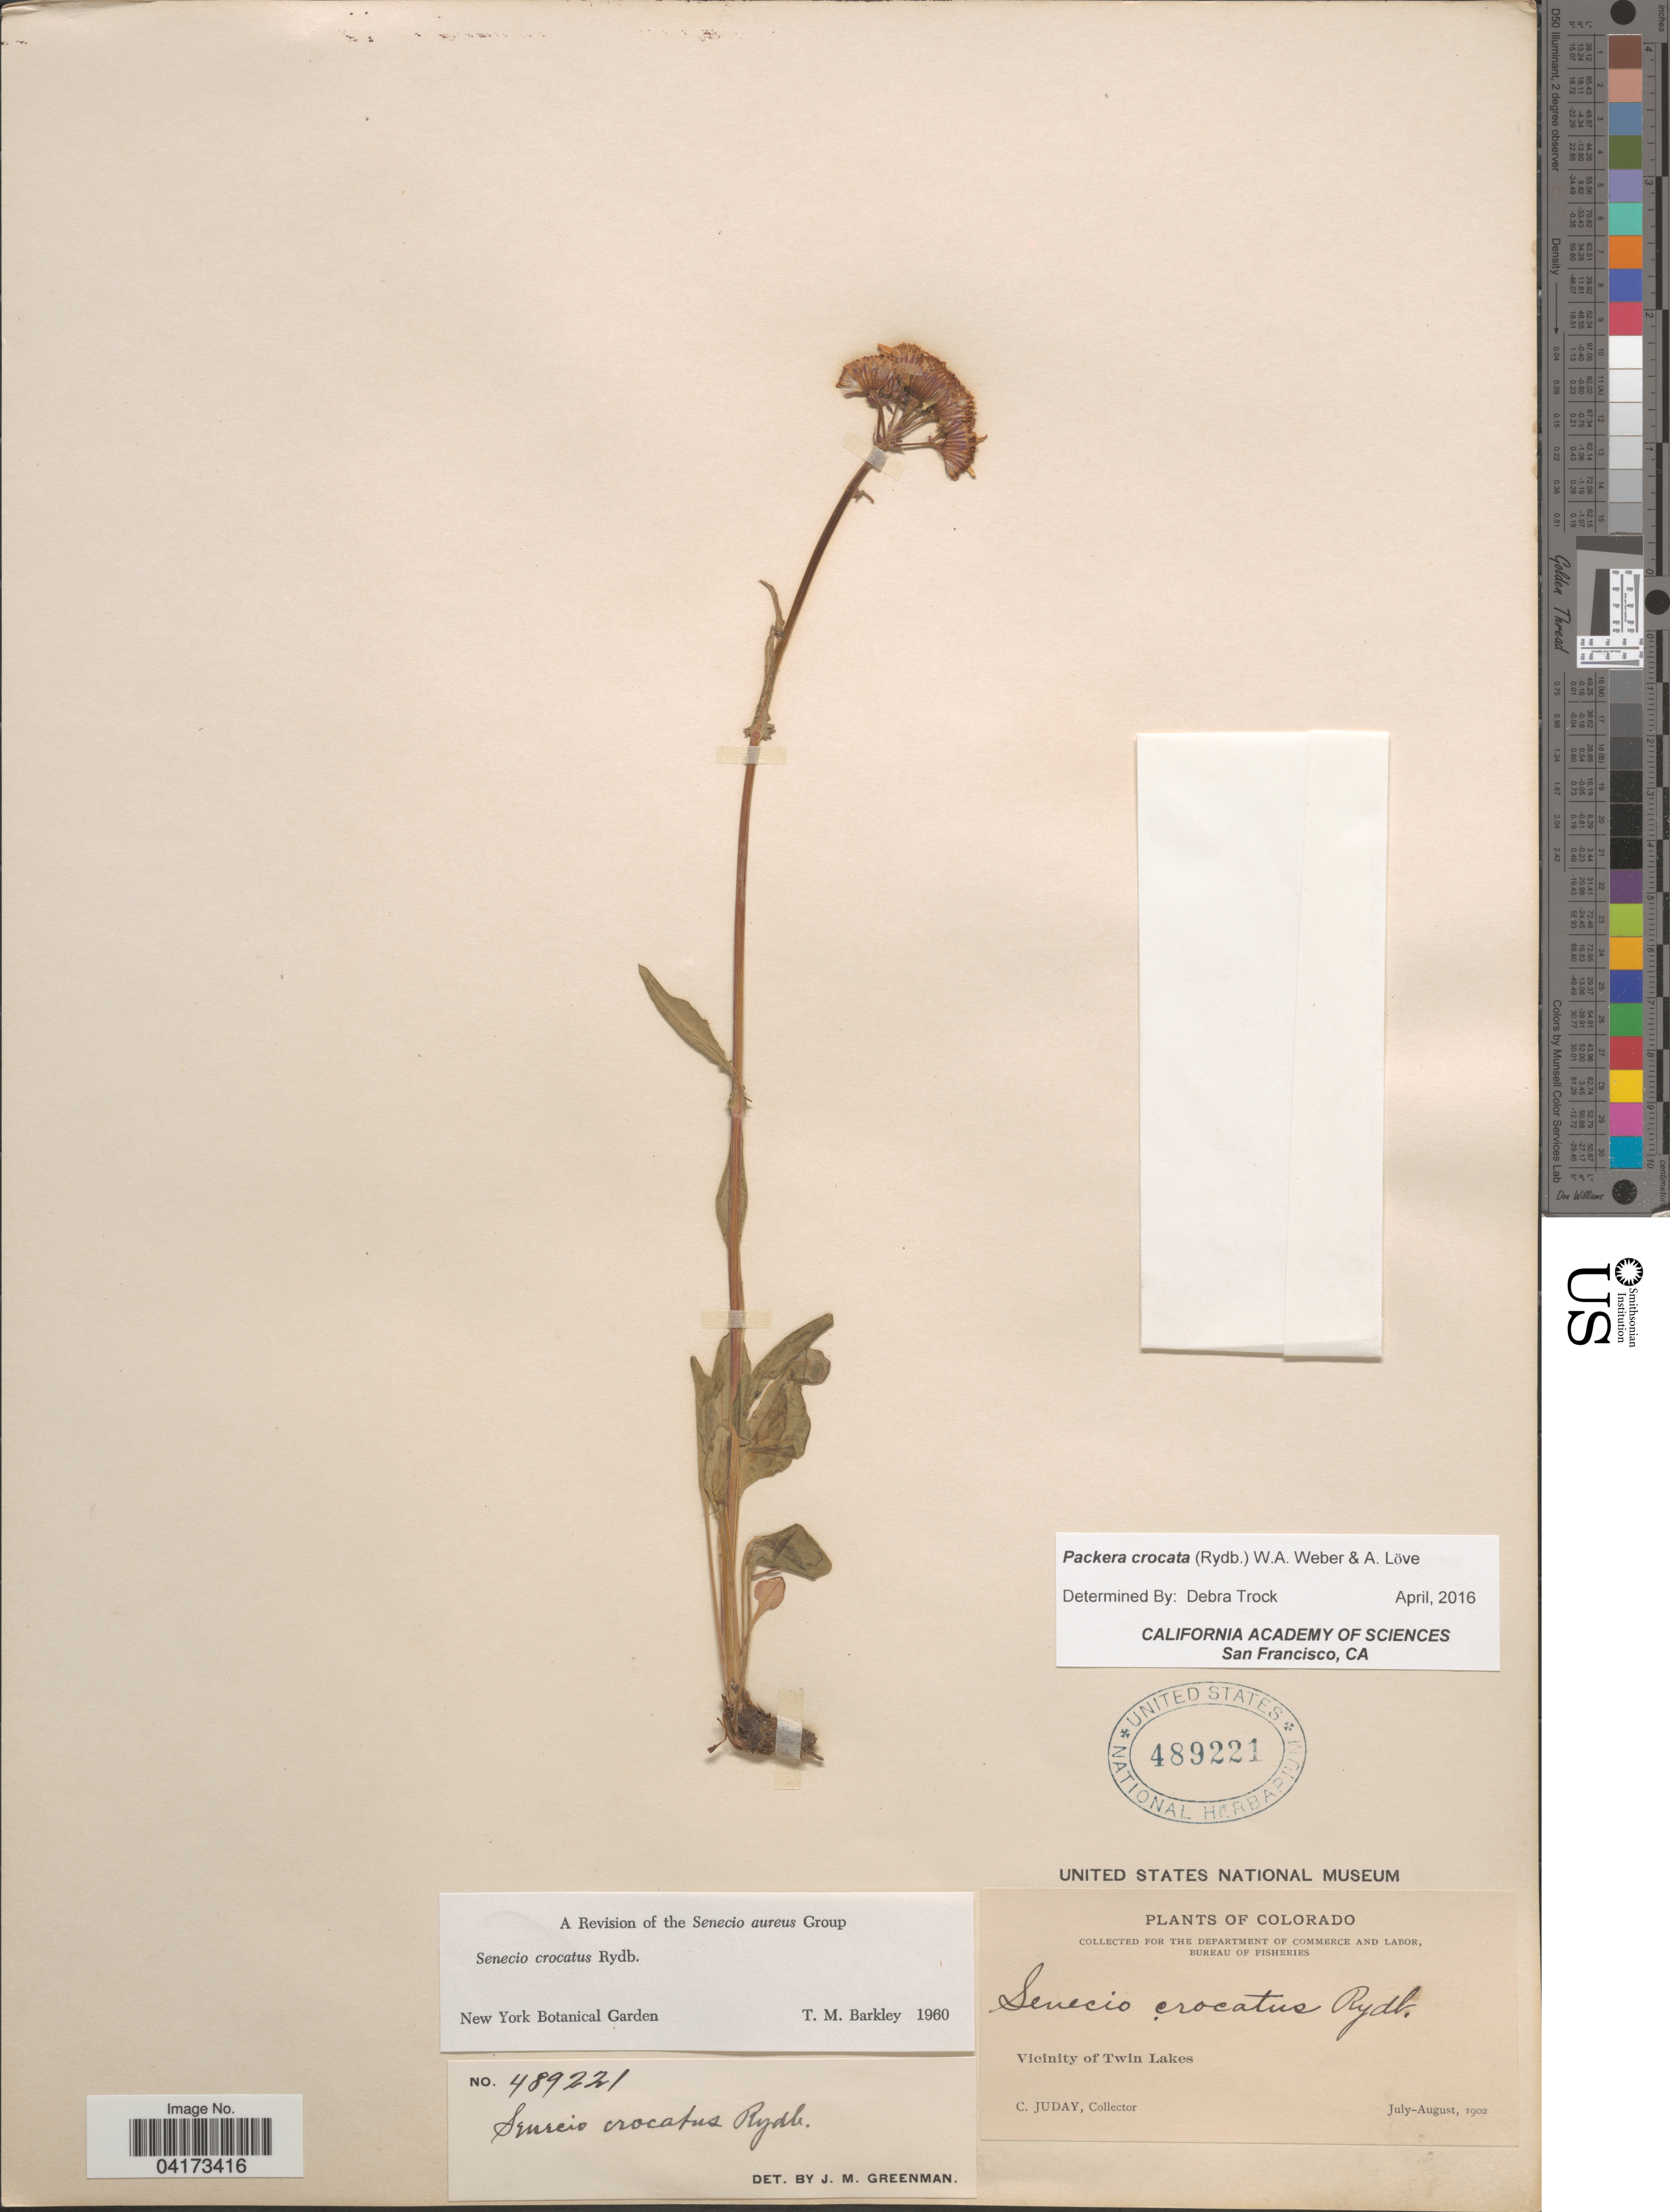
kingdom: Plantae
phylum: Tracheophyta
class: Magnoliopsida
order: Asterales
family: Asteraceae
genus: Packera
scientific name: Packera crocata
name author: (Rydb.) W.A. Weber & Á. Löve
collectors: C. Juday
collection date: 1902-07/1902-08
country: United States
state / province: Colorado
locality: Vicinity of Twin Lakes.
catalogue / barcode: US 489221